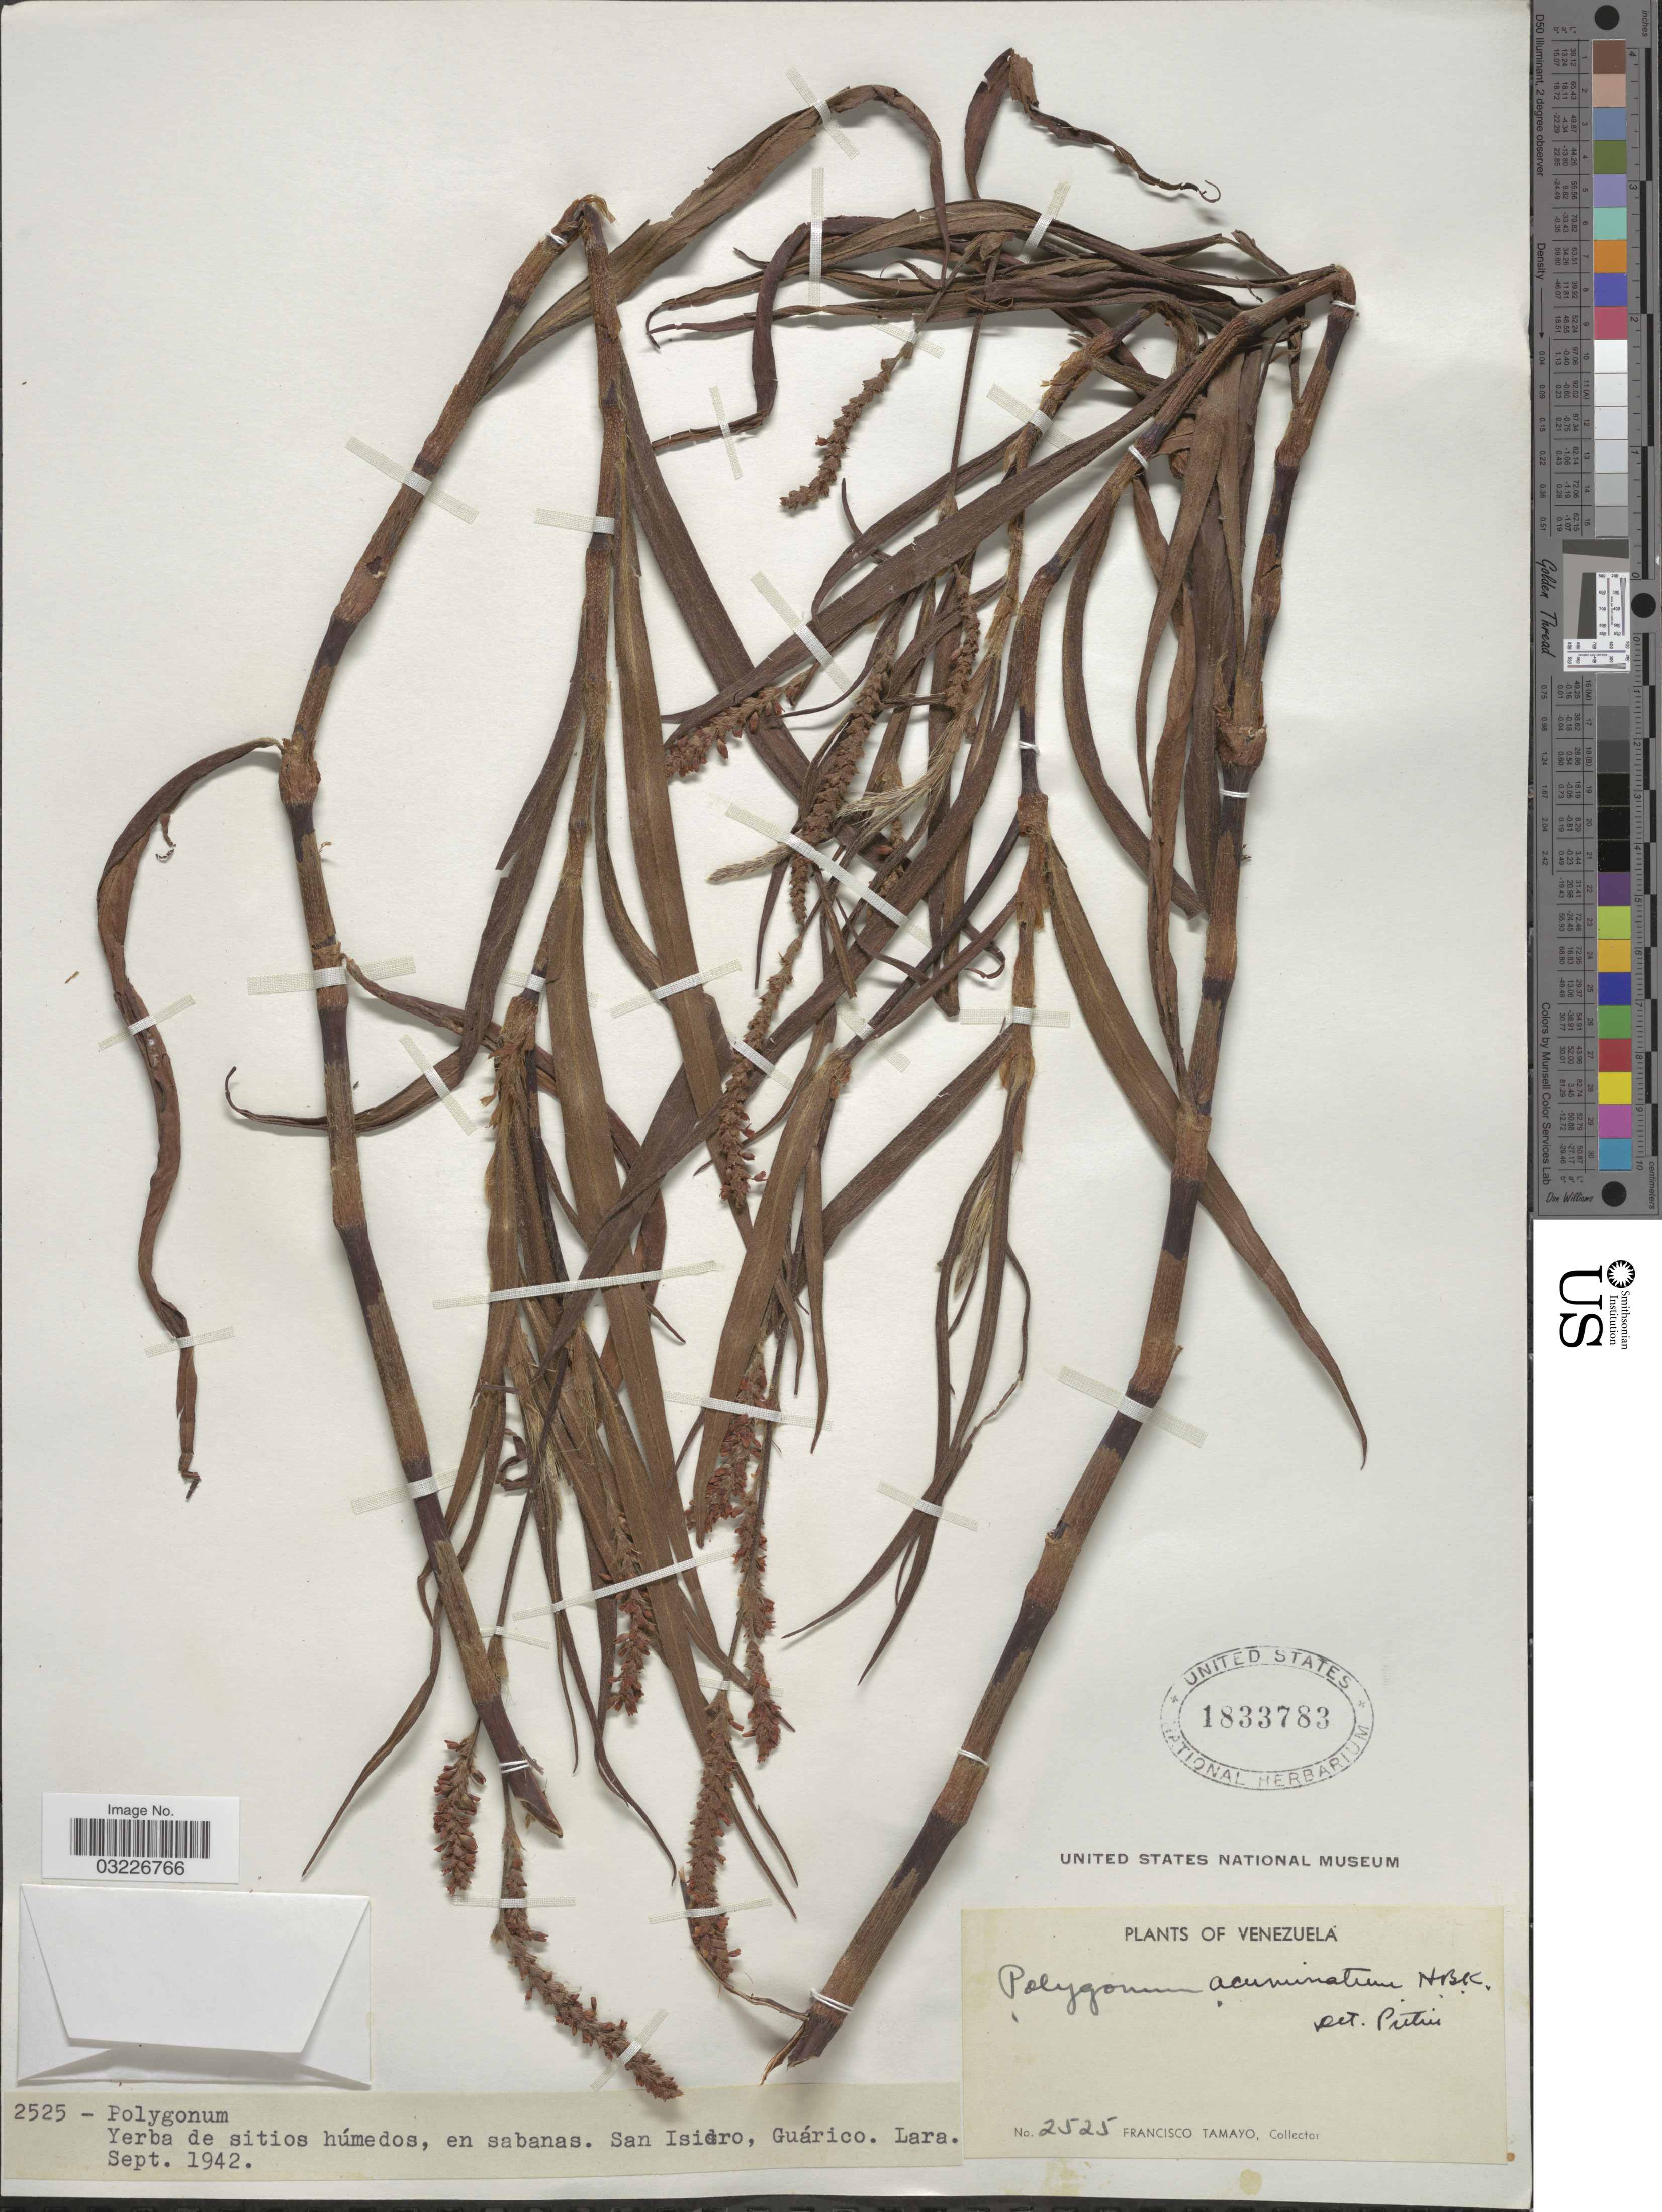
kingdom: Plantae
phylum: Tracheophyta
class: Magnoliopsida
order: Caryophyllales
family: Polygonaceae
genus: Polygonum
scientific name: Polygonum acuminatum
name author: Kunth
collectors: F. Tamayo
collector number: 2525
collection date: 1942-09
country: Venezuela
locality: San Isidro, Guárico, Lara.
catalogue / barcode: US 1833783